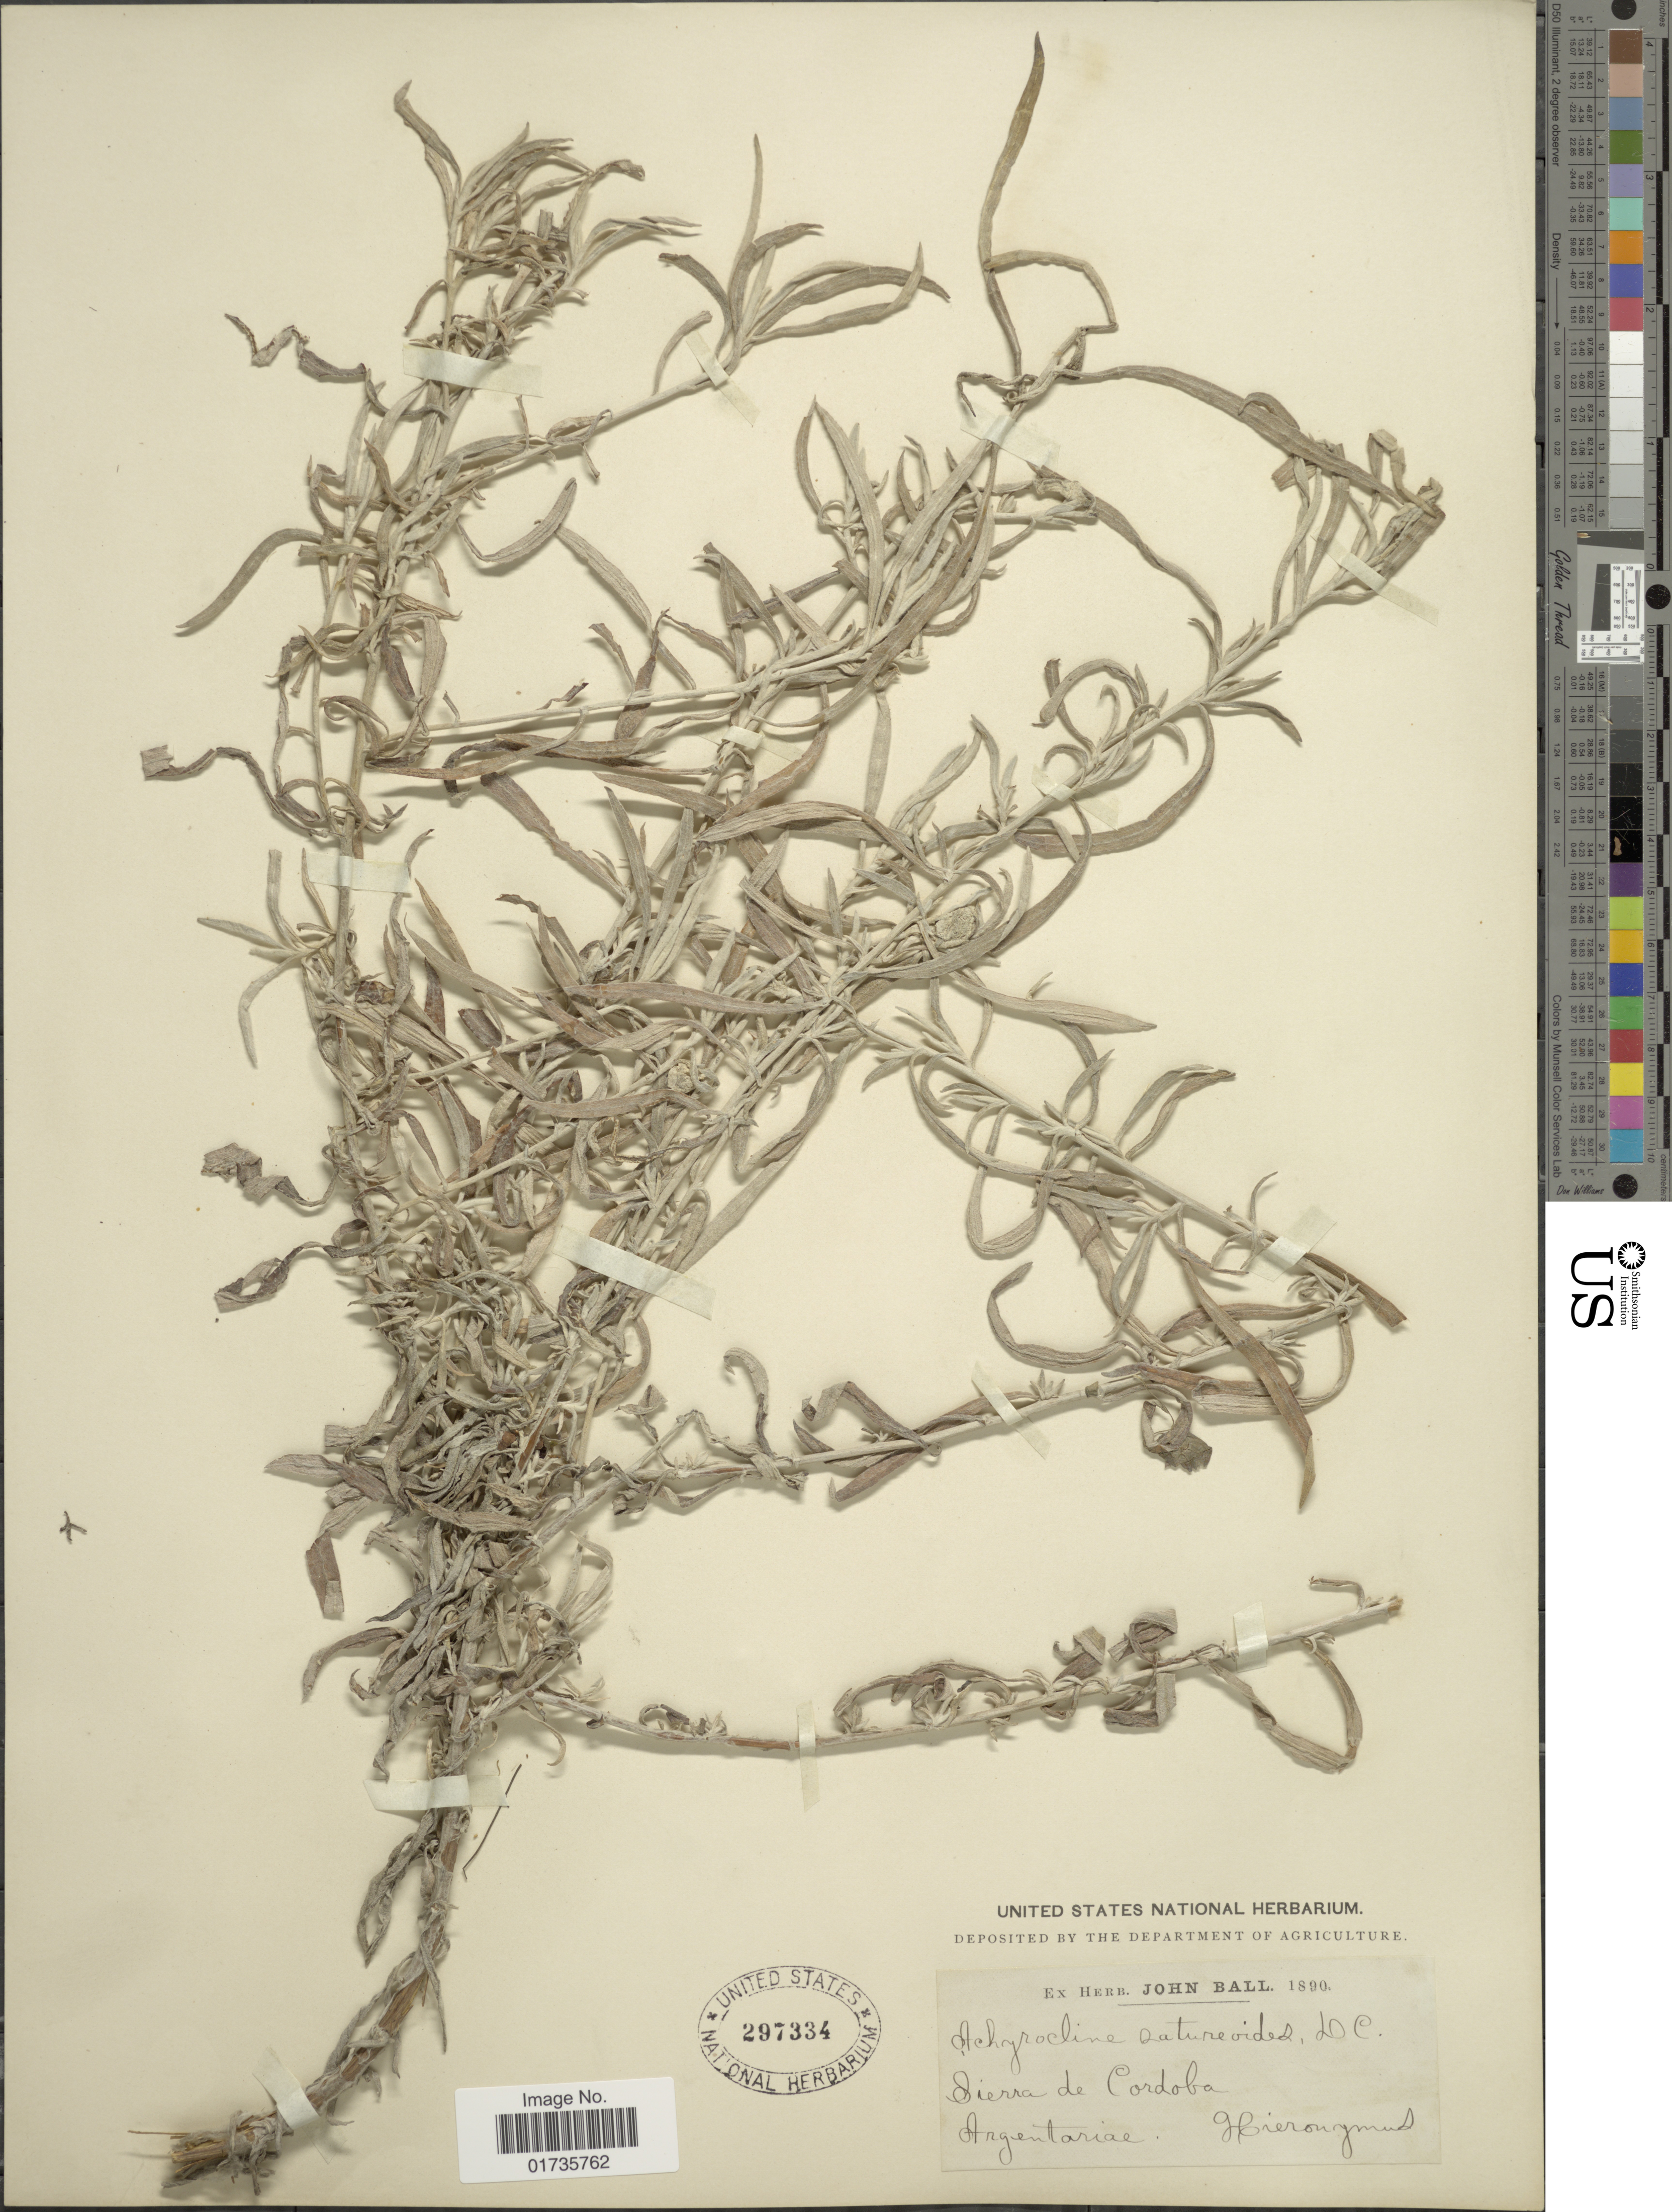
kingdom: Plantae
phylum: Tracheophyta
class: Magnoliopsida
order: Asterales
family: Asteraceae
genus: Achyrocline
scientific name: Achyrocline satureioides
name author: (Lam.) DC.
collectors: -. Hieronymus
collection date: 1890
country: Argentina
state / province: Cordoba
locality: Sierra de Cordoba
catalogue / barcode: US 297334